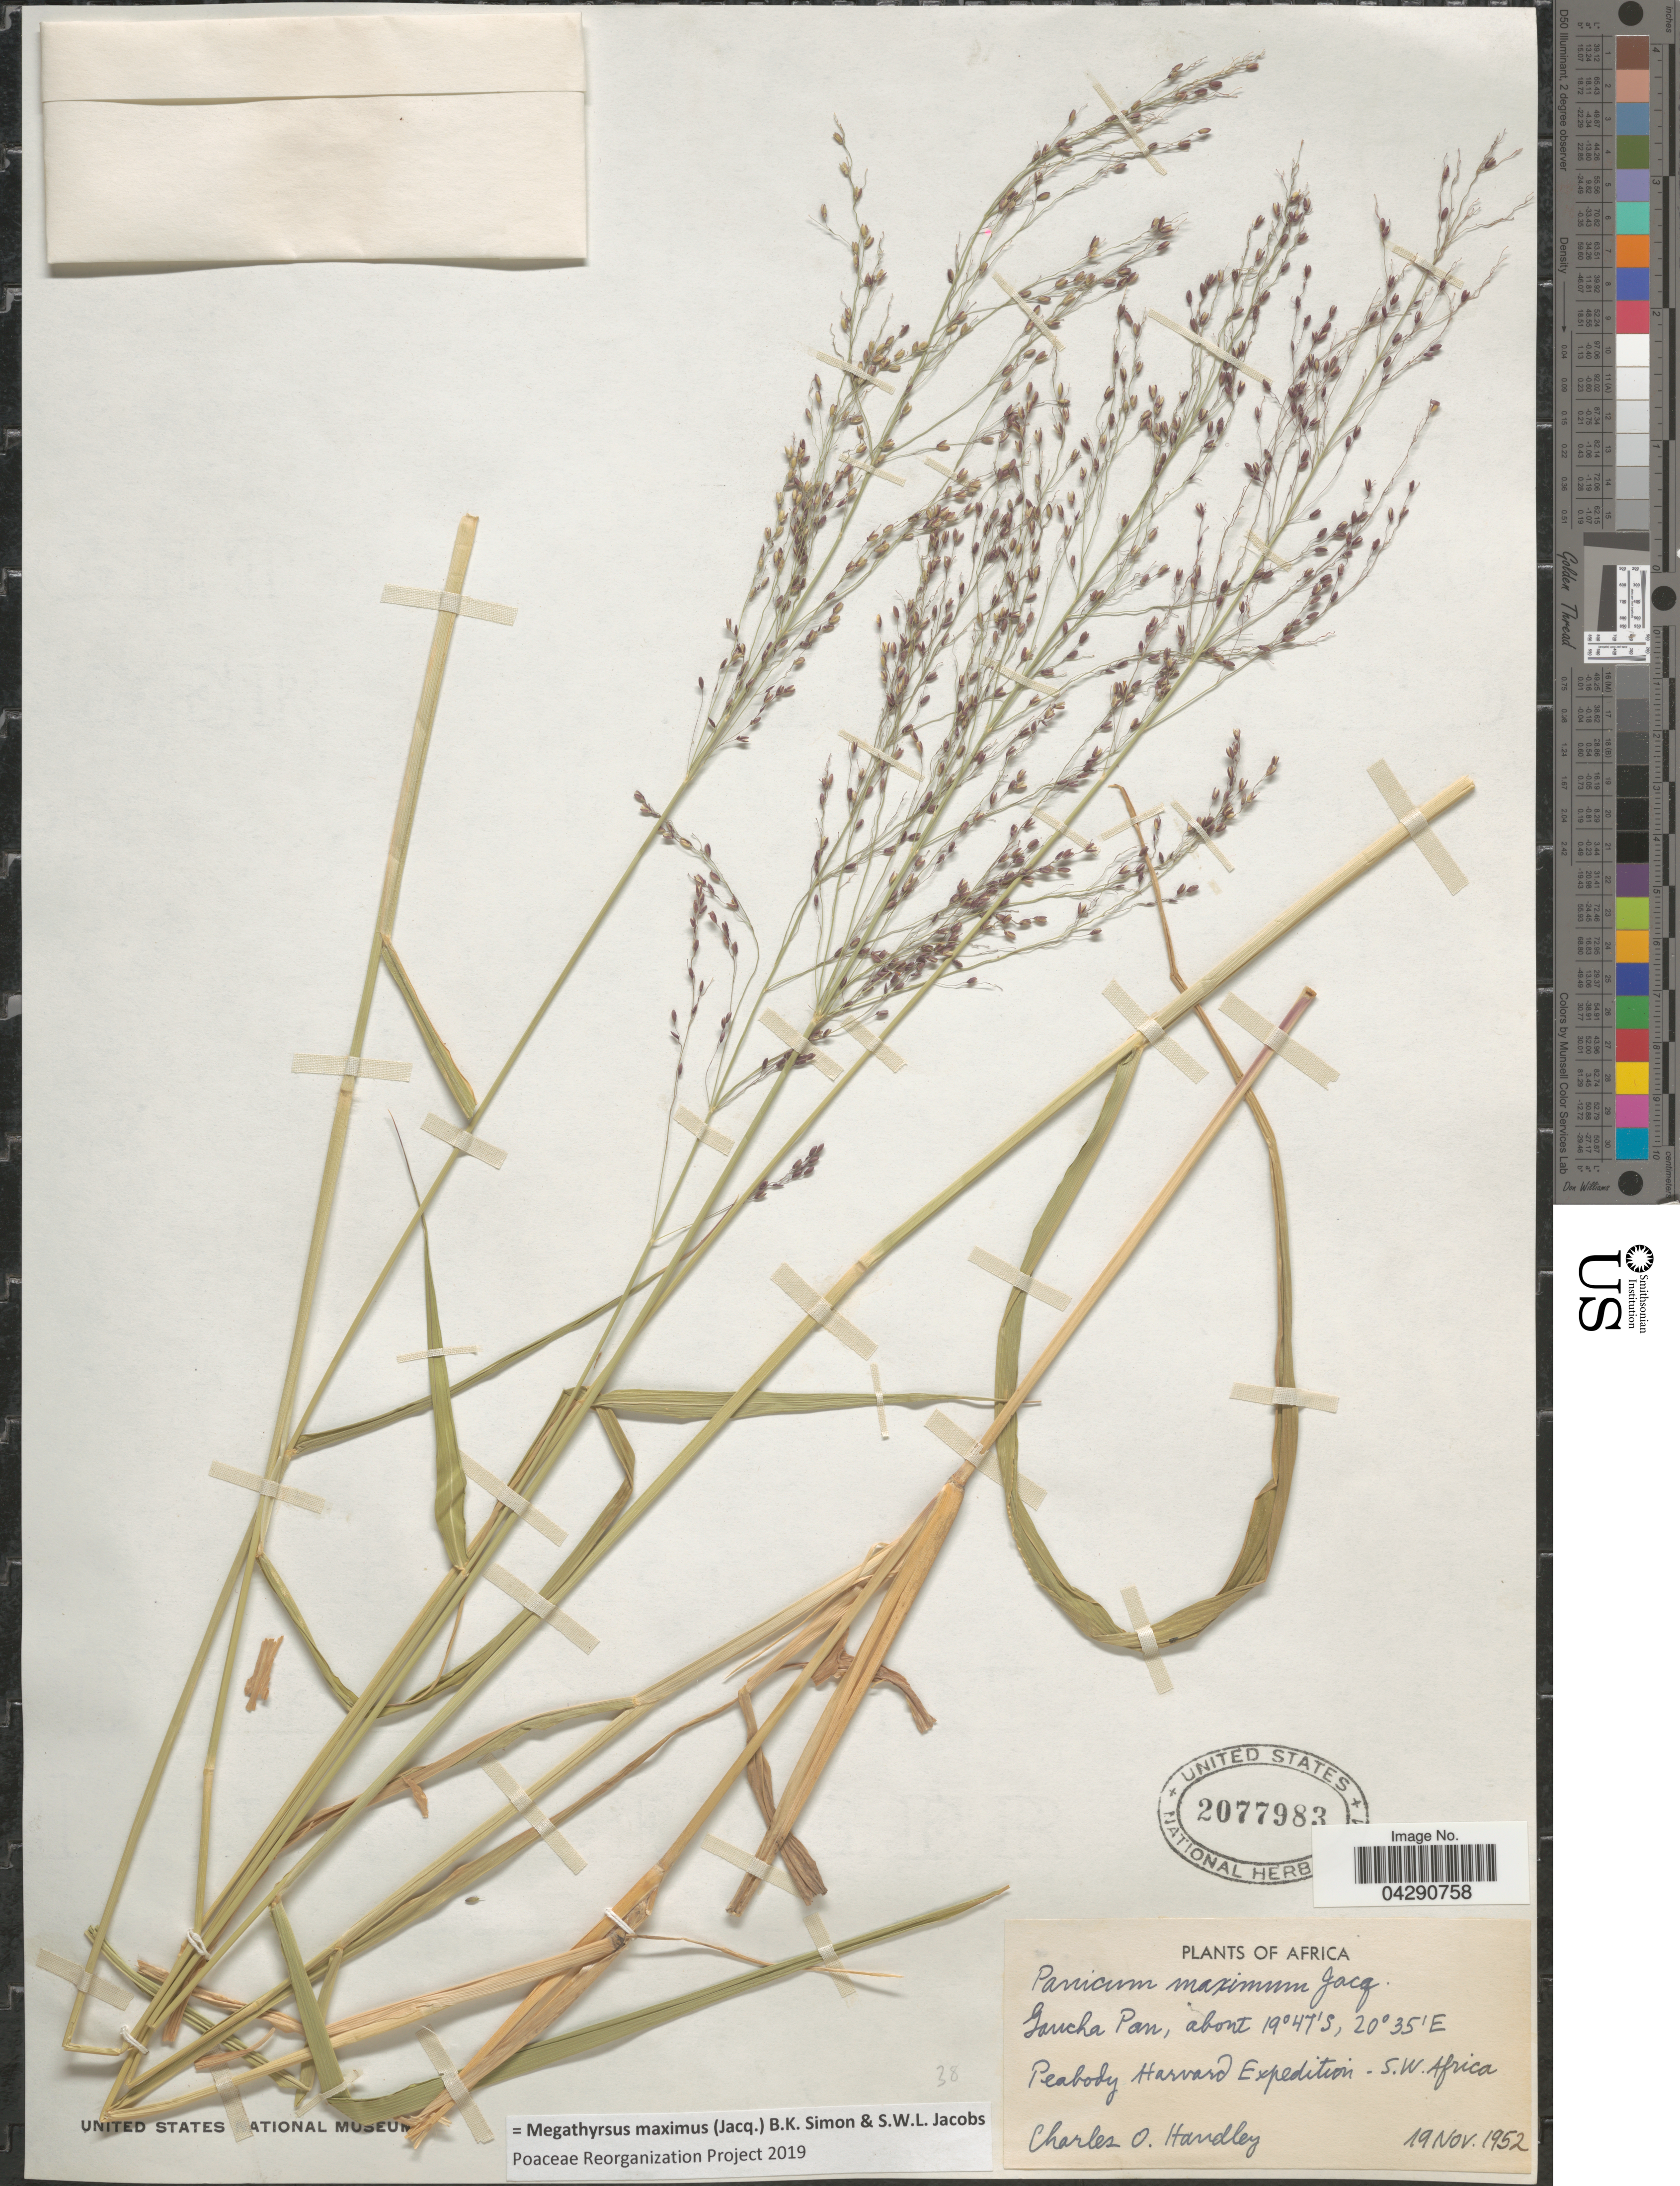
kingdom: Plantae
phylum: Tracheophyta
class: Liliopsida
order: Poales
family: Poaceae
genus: Megathyrsus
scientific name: Megathyrsus maximus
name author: (Jacq.) B.K. Simon & S.W.L. Jacobs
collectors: C. O. Handley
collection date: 1952-11-19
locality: Gaucha Pan. Peabody Harvard Expedition - S.W. Africa.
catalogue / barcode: US 2077983